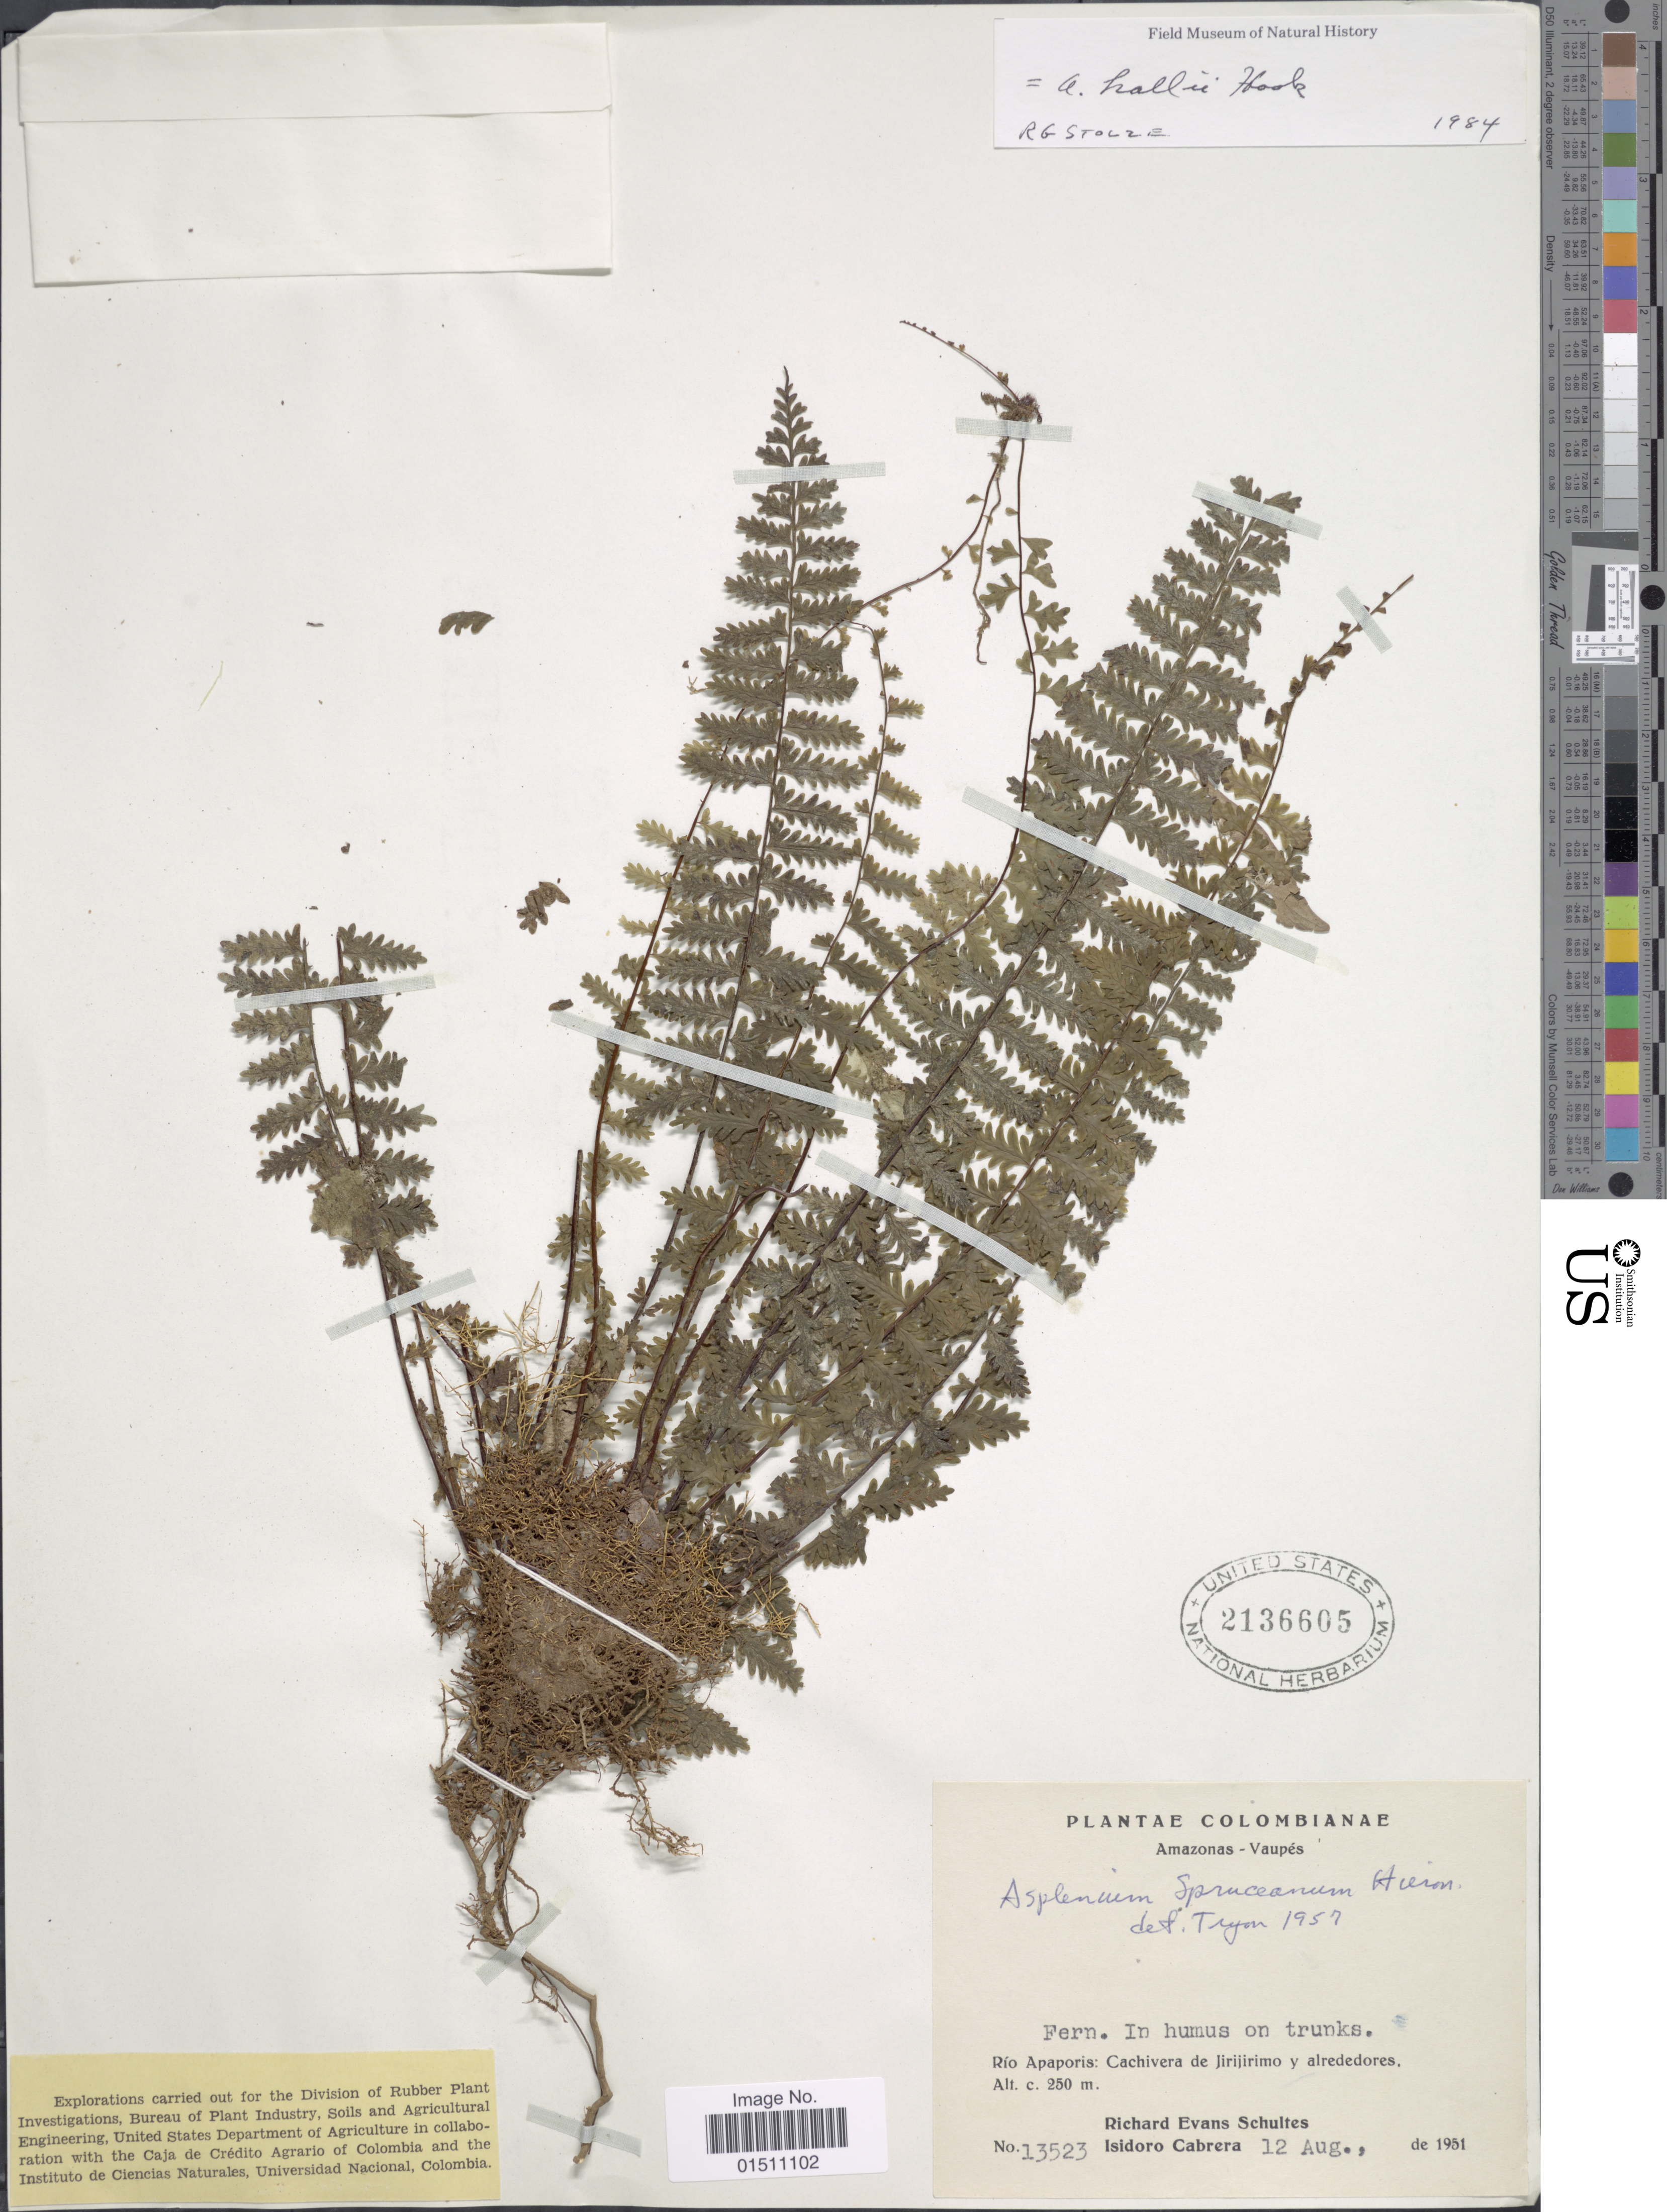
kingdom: Plantae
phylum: Tracheophyta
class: Polypodiopsida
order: Polypodiales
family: Aspleniaceae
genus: Asplenium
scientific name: Asplenium hallii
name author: Hook.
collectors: R. E. Schultes & I. Cabrera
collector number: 13523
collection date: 1951-08-12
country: Colombia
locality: Colomianæ, Amazonas-Vaupes, Río Apaporis: Cachivera de Jirijirimo y alrededores.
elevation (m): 250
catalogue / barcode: US 2136605